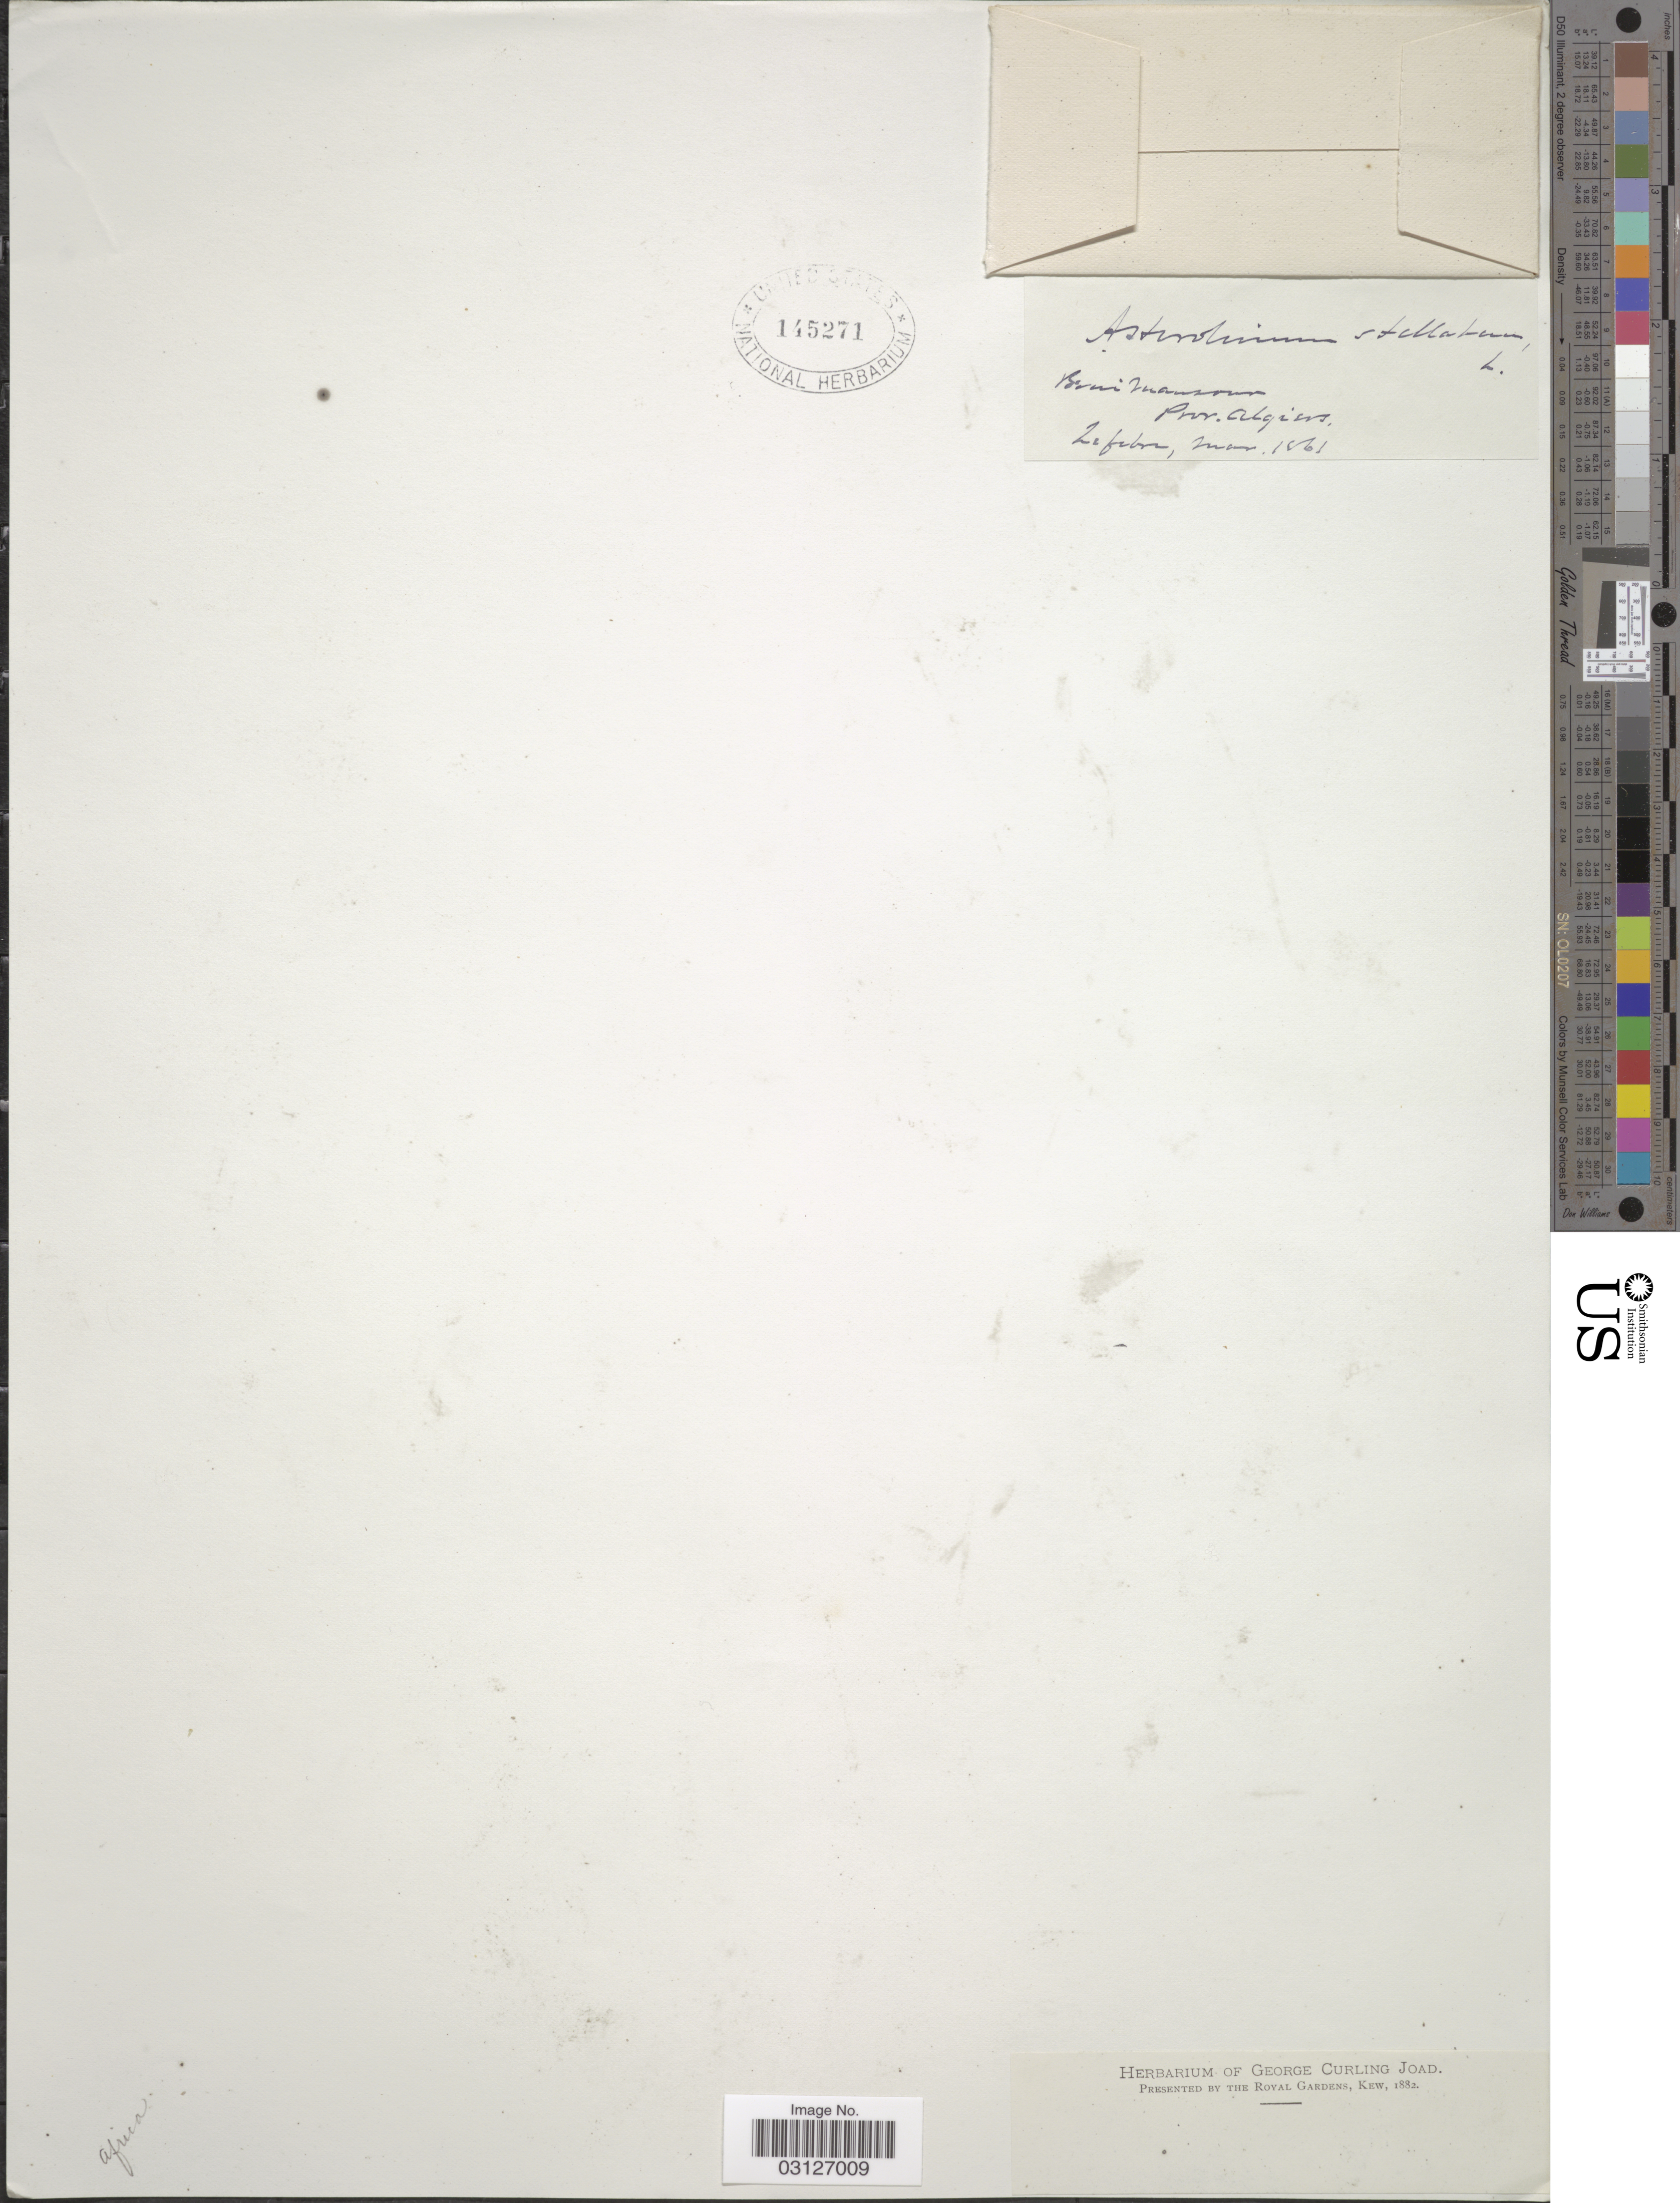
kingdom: Plantae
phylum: Tracheophyta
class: Magnoliopsida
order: Ericales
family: Primulaceae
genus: Asterolinon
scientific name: Asterolinon stellatum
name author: Hoffmanns. & Link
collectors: Lefebre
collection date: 1861-03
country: Algeria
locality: [illegible text], Prov. Algiers.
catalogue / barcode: US 145271